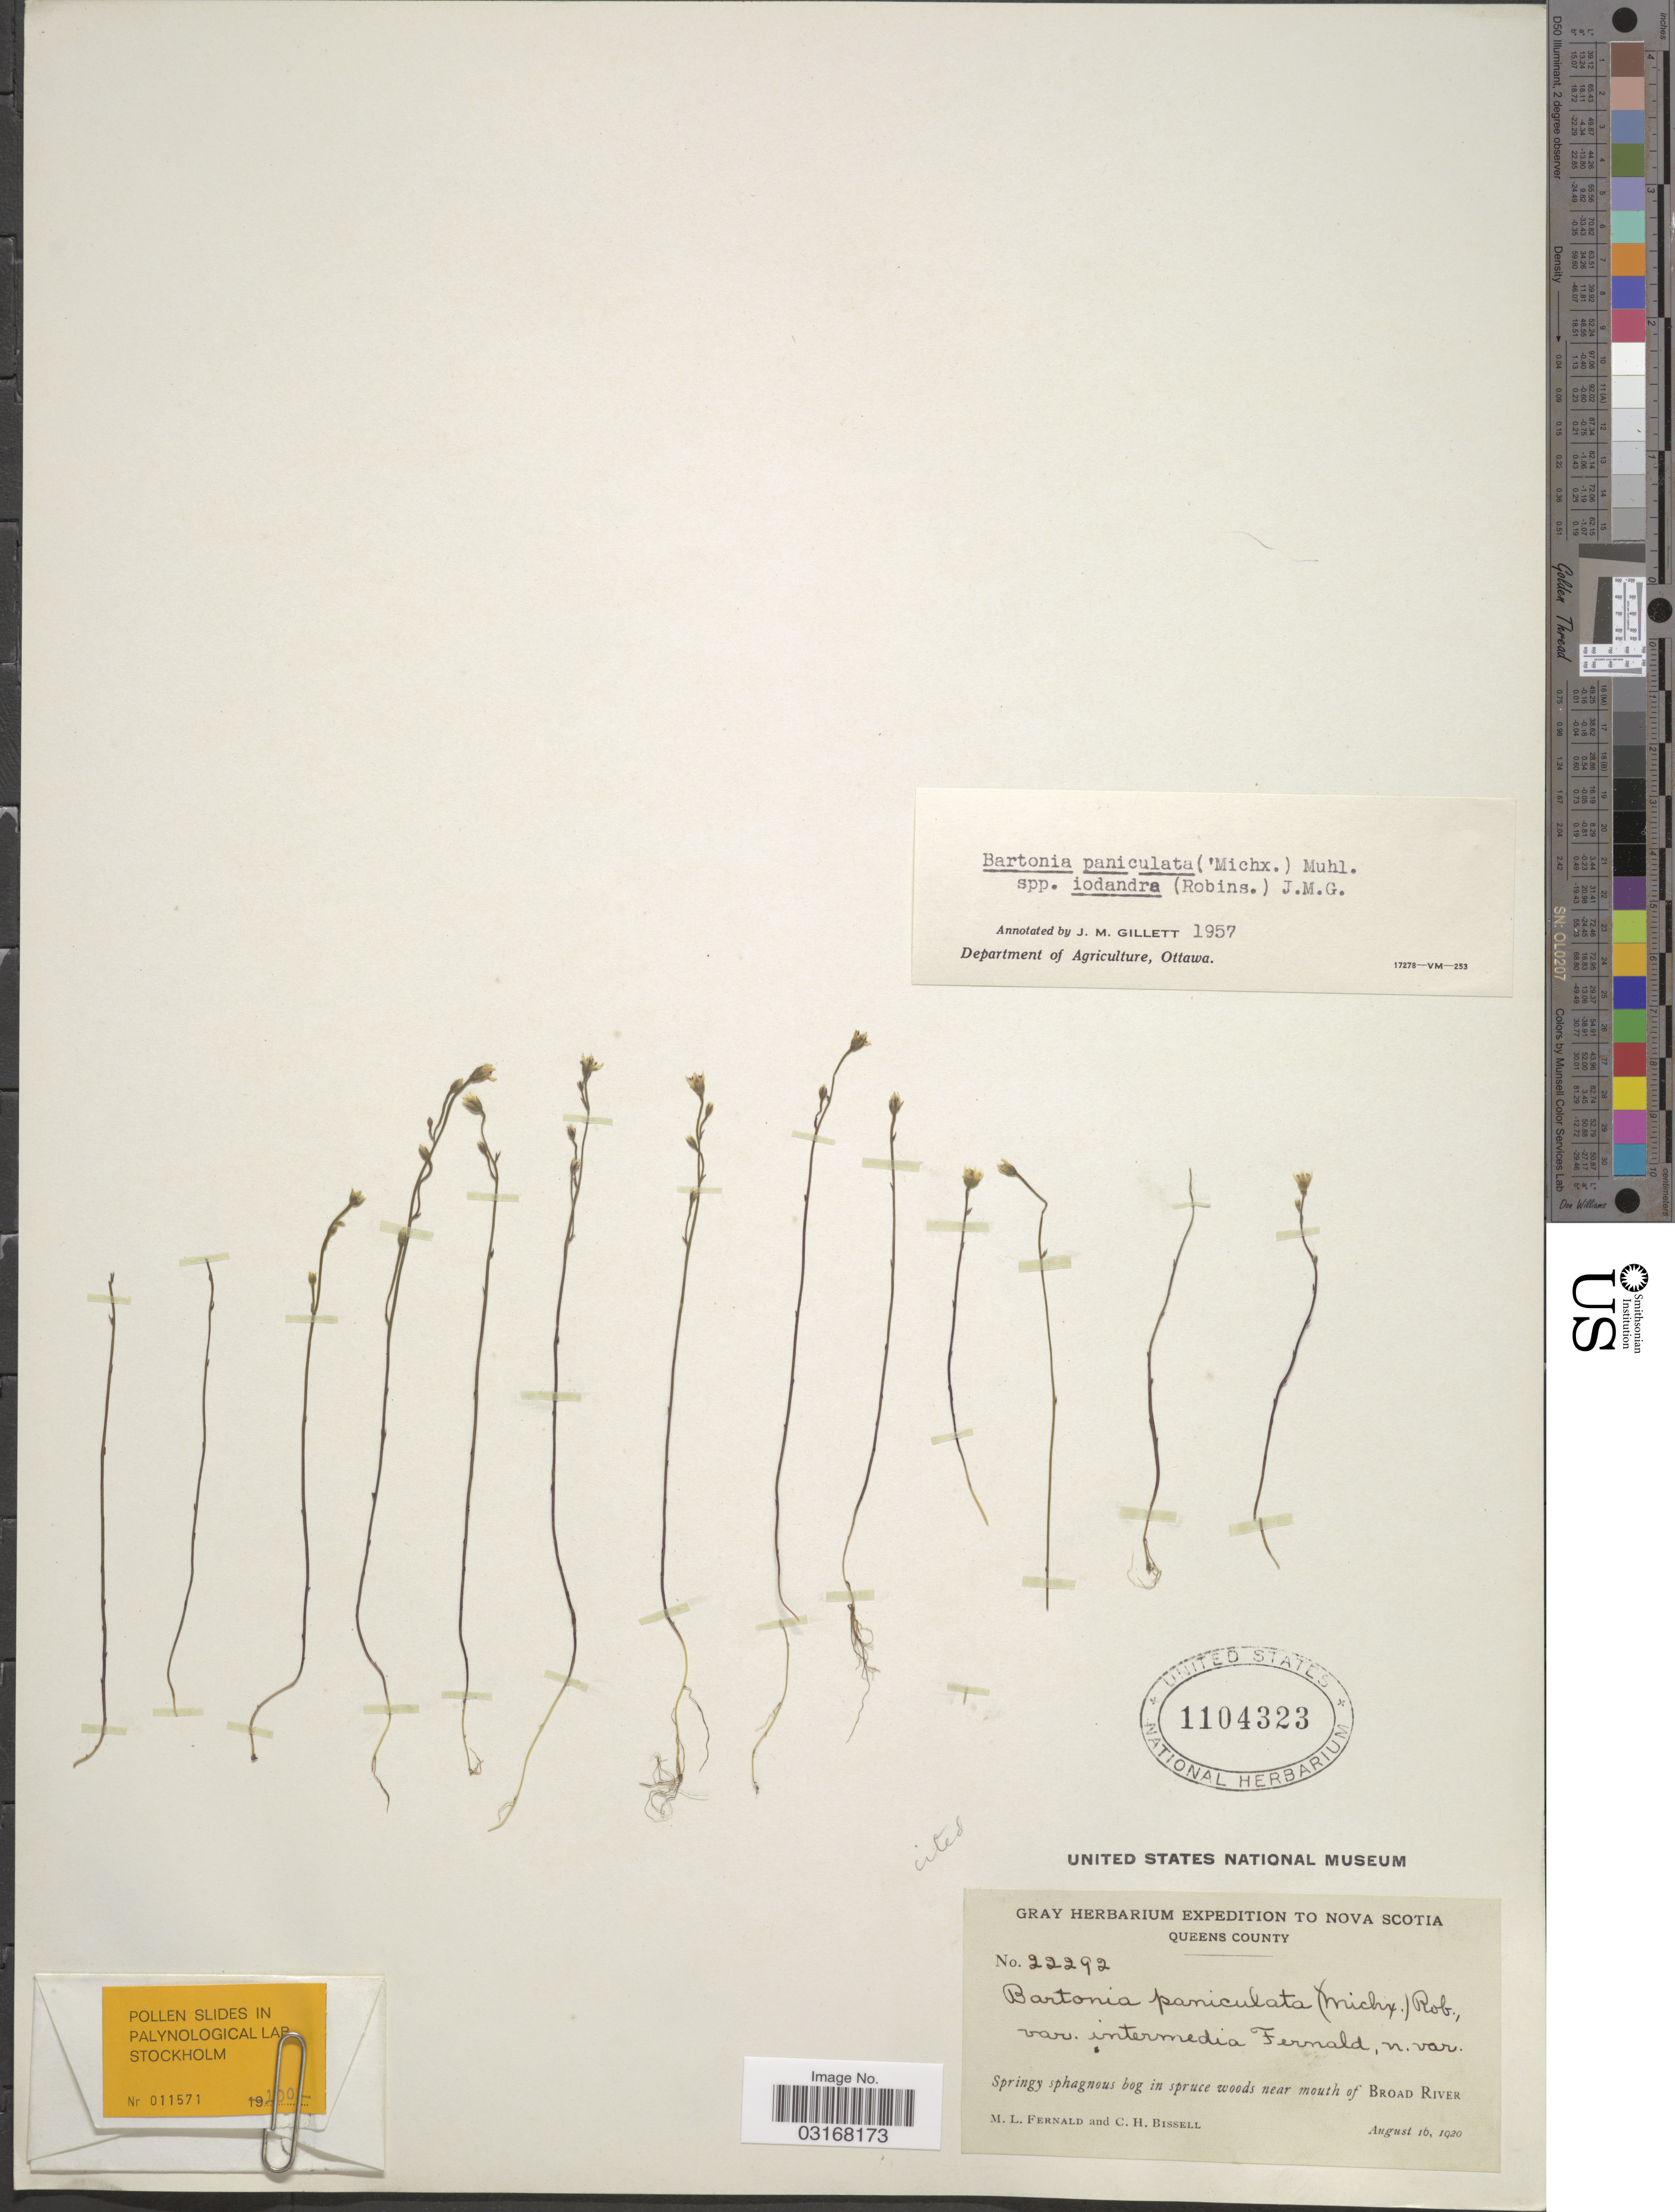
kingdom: Plantae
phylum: Tracheophyta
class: Magnoliopsida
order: Gentianales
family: Gentianaceae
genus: Bartonia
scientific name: Bartonia paniculata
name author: (Michx.) Muhl.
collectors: M. L. Fernald & C. Bissell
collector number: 22292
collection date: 1920-08-16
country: Canada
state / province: Nova Scotia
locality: Queens County. Near mouth of Broad River.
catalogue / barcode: US 1104323